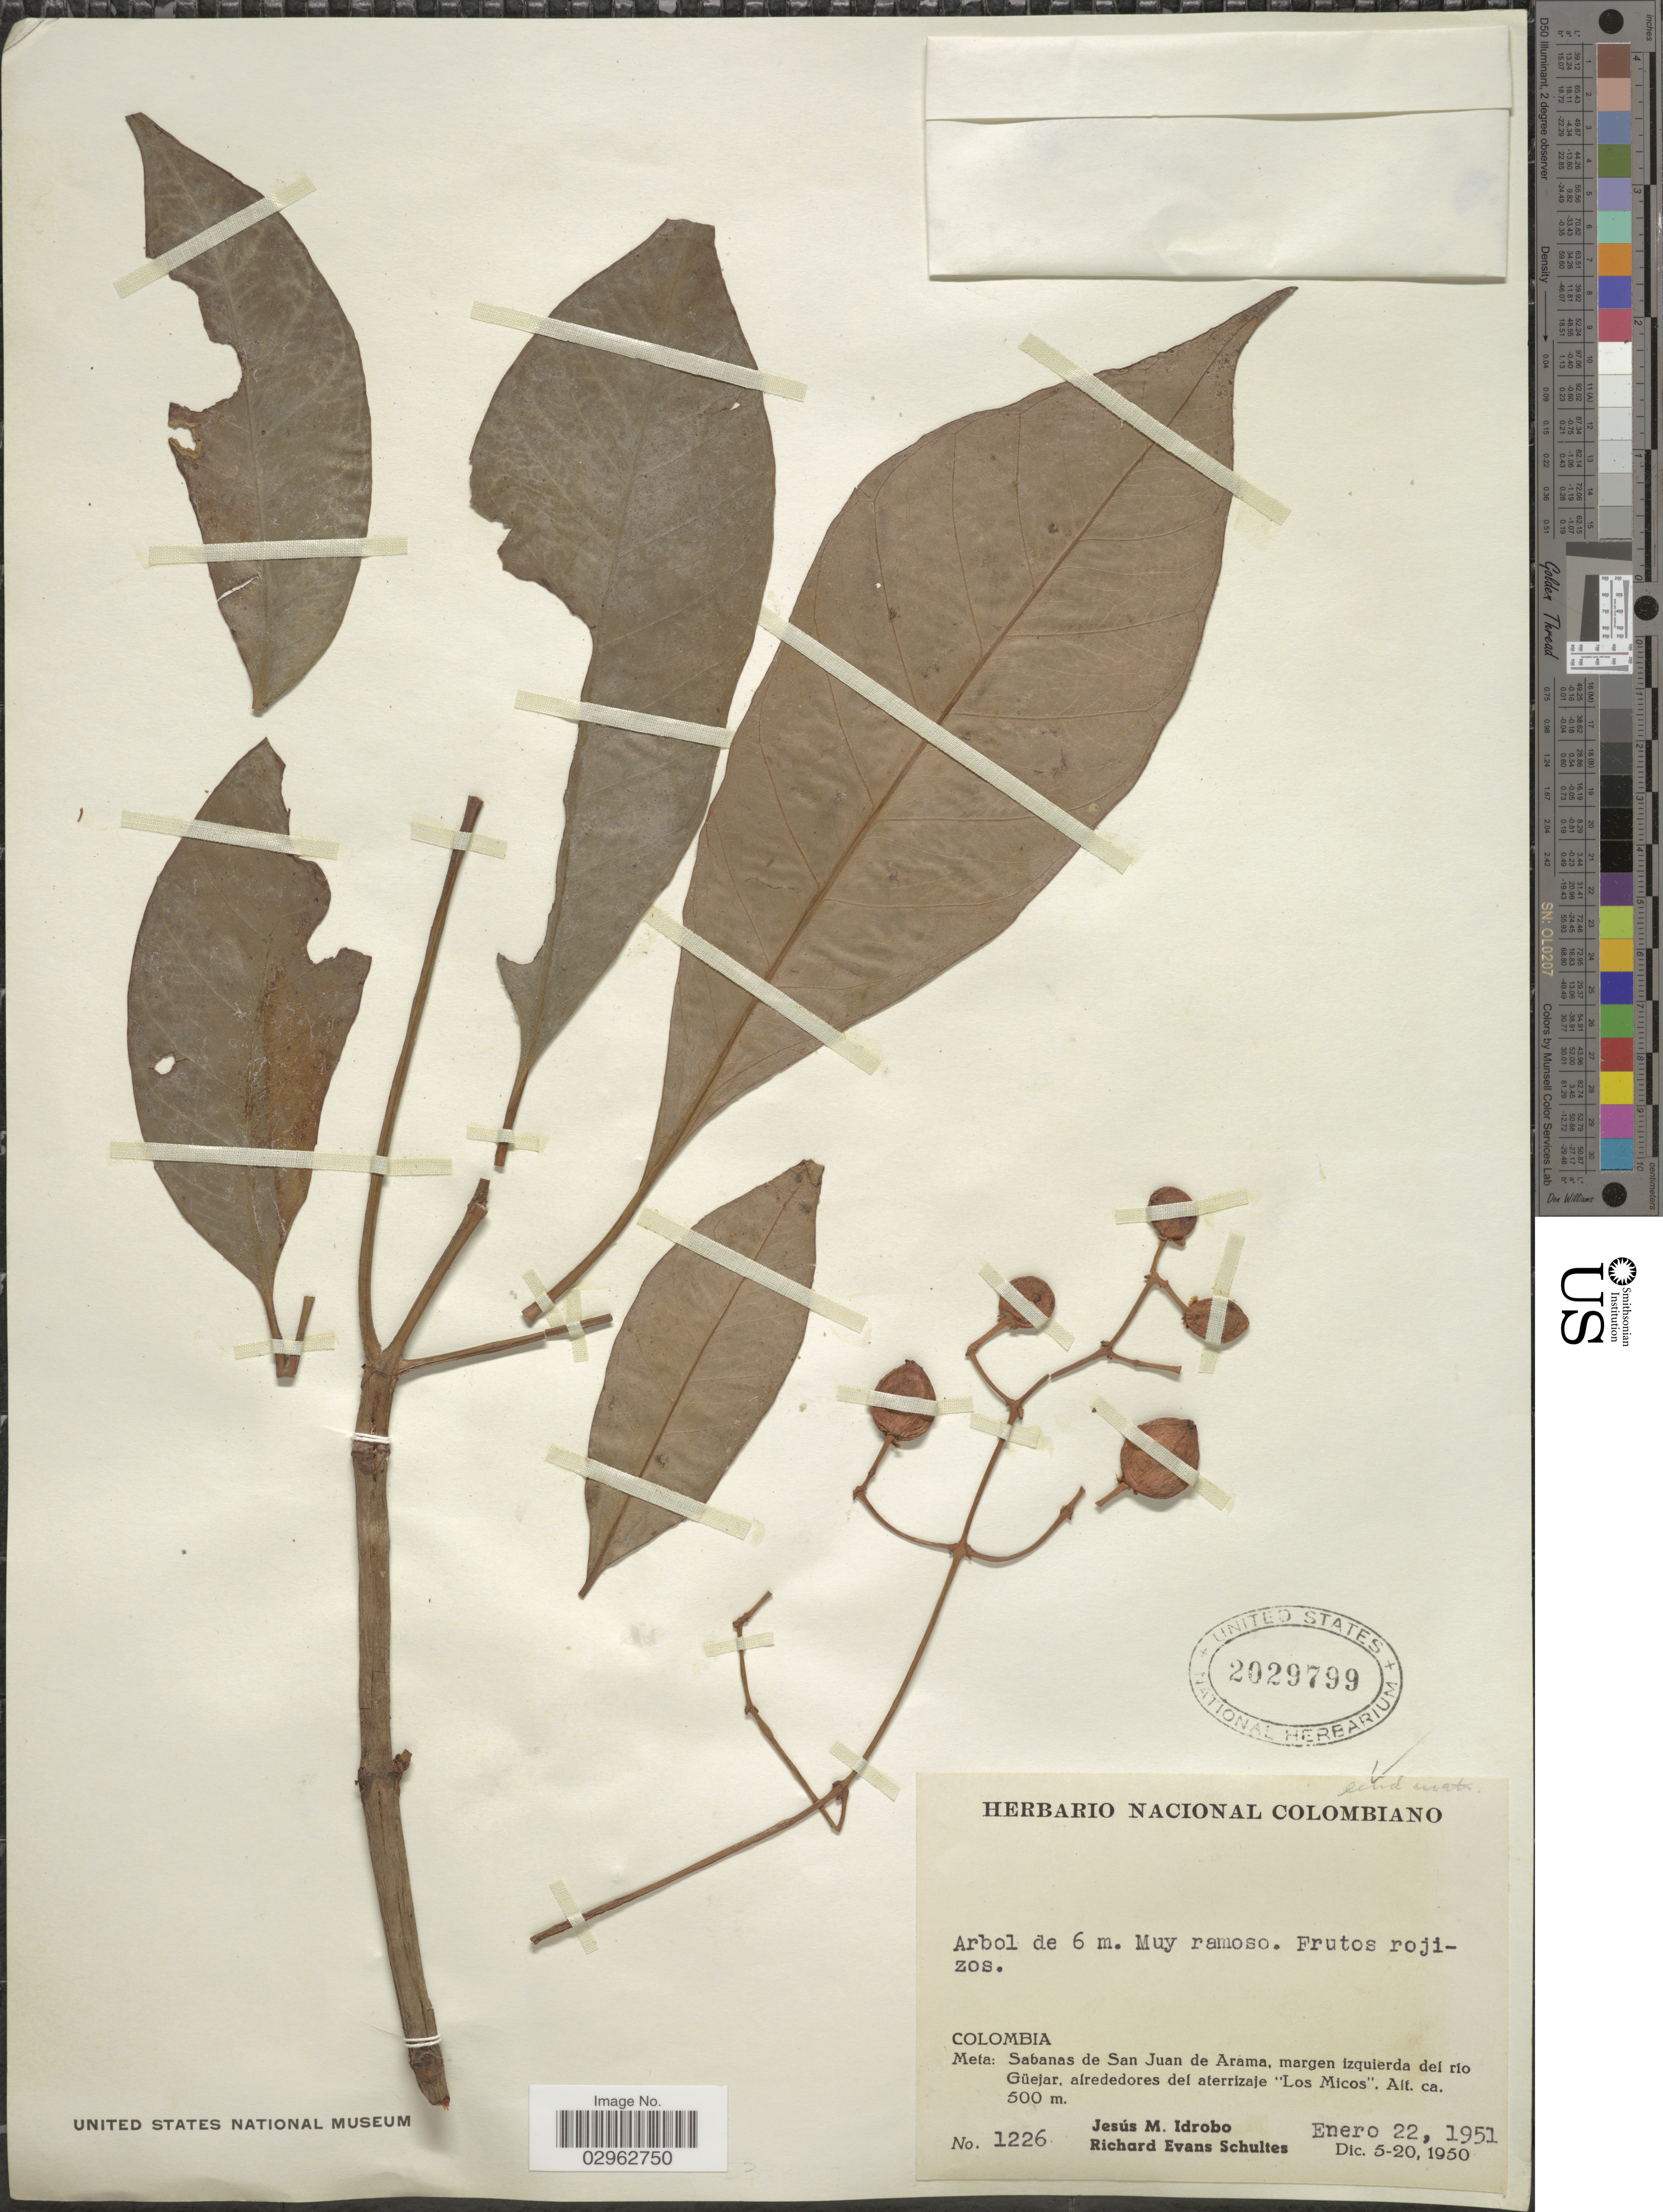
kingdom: Plantae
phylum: Tracheophyta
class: Magnoliopsida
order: Malpighiales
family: Clusiaceae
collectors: J. M. Idrobo & R. E. Schultes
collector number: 1226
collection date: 1950-01-22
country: Colombia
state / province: Meta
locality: Sabanas de San Juan de Arama, margen izquierda del río Güejar, alrededores del atterizaje "Los Micos".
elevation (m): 500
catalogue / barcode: US 2029799